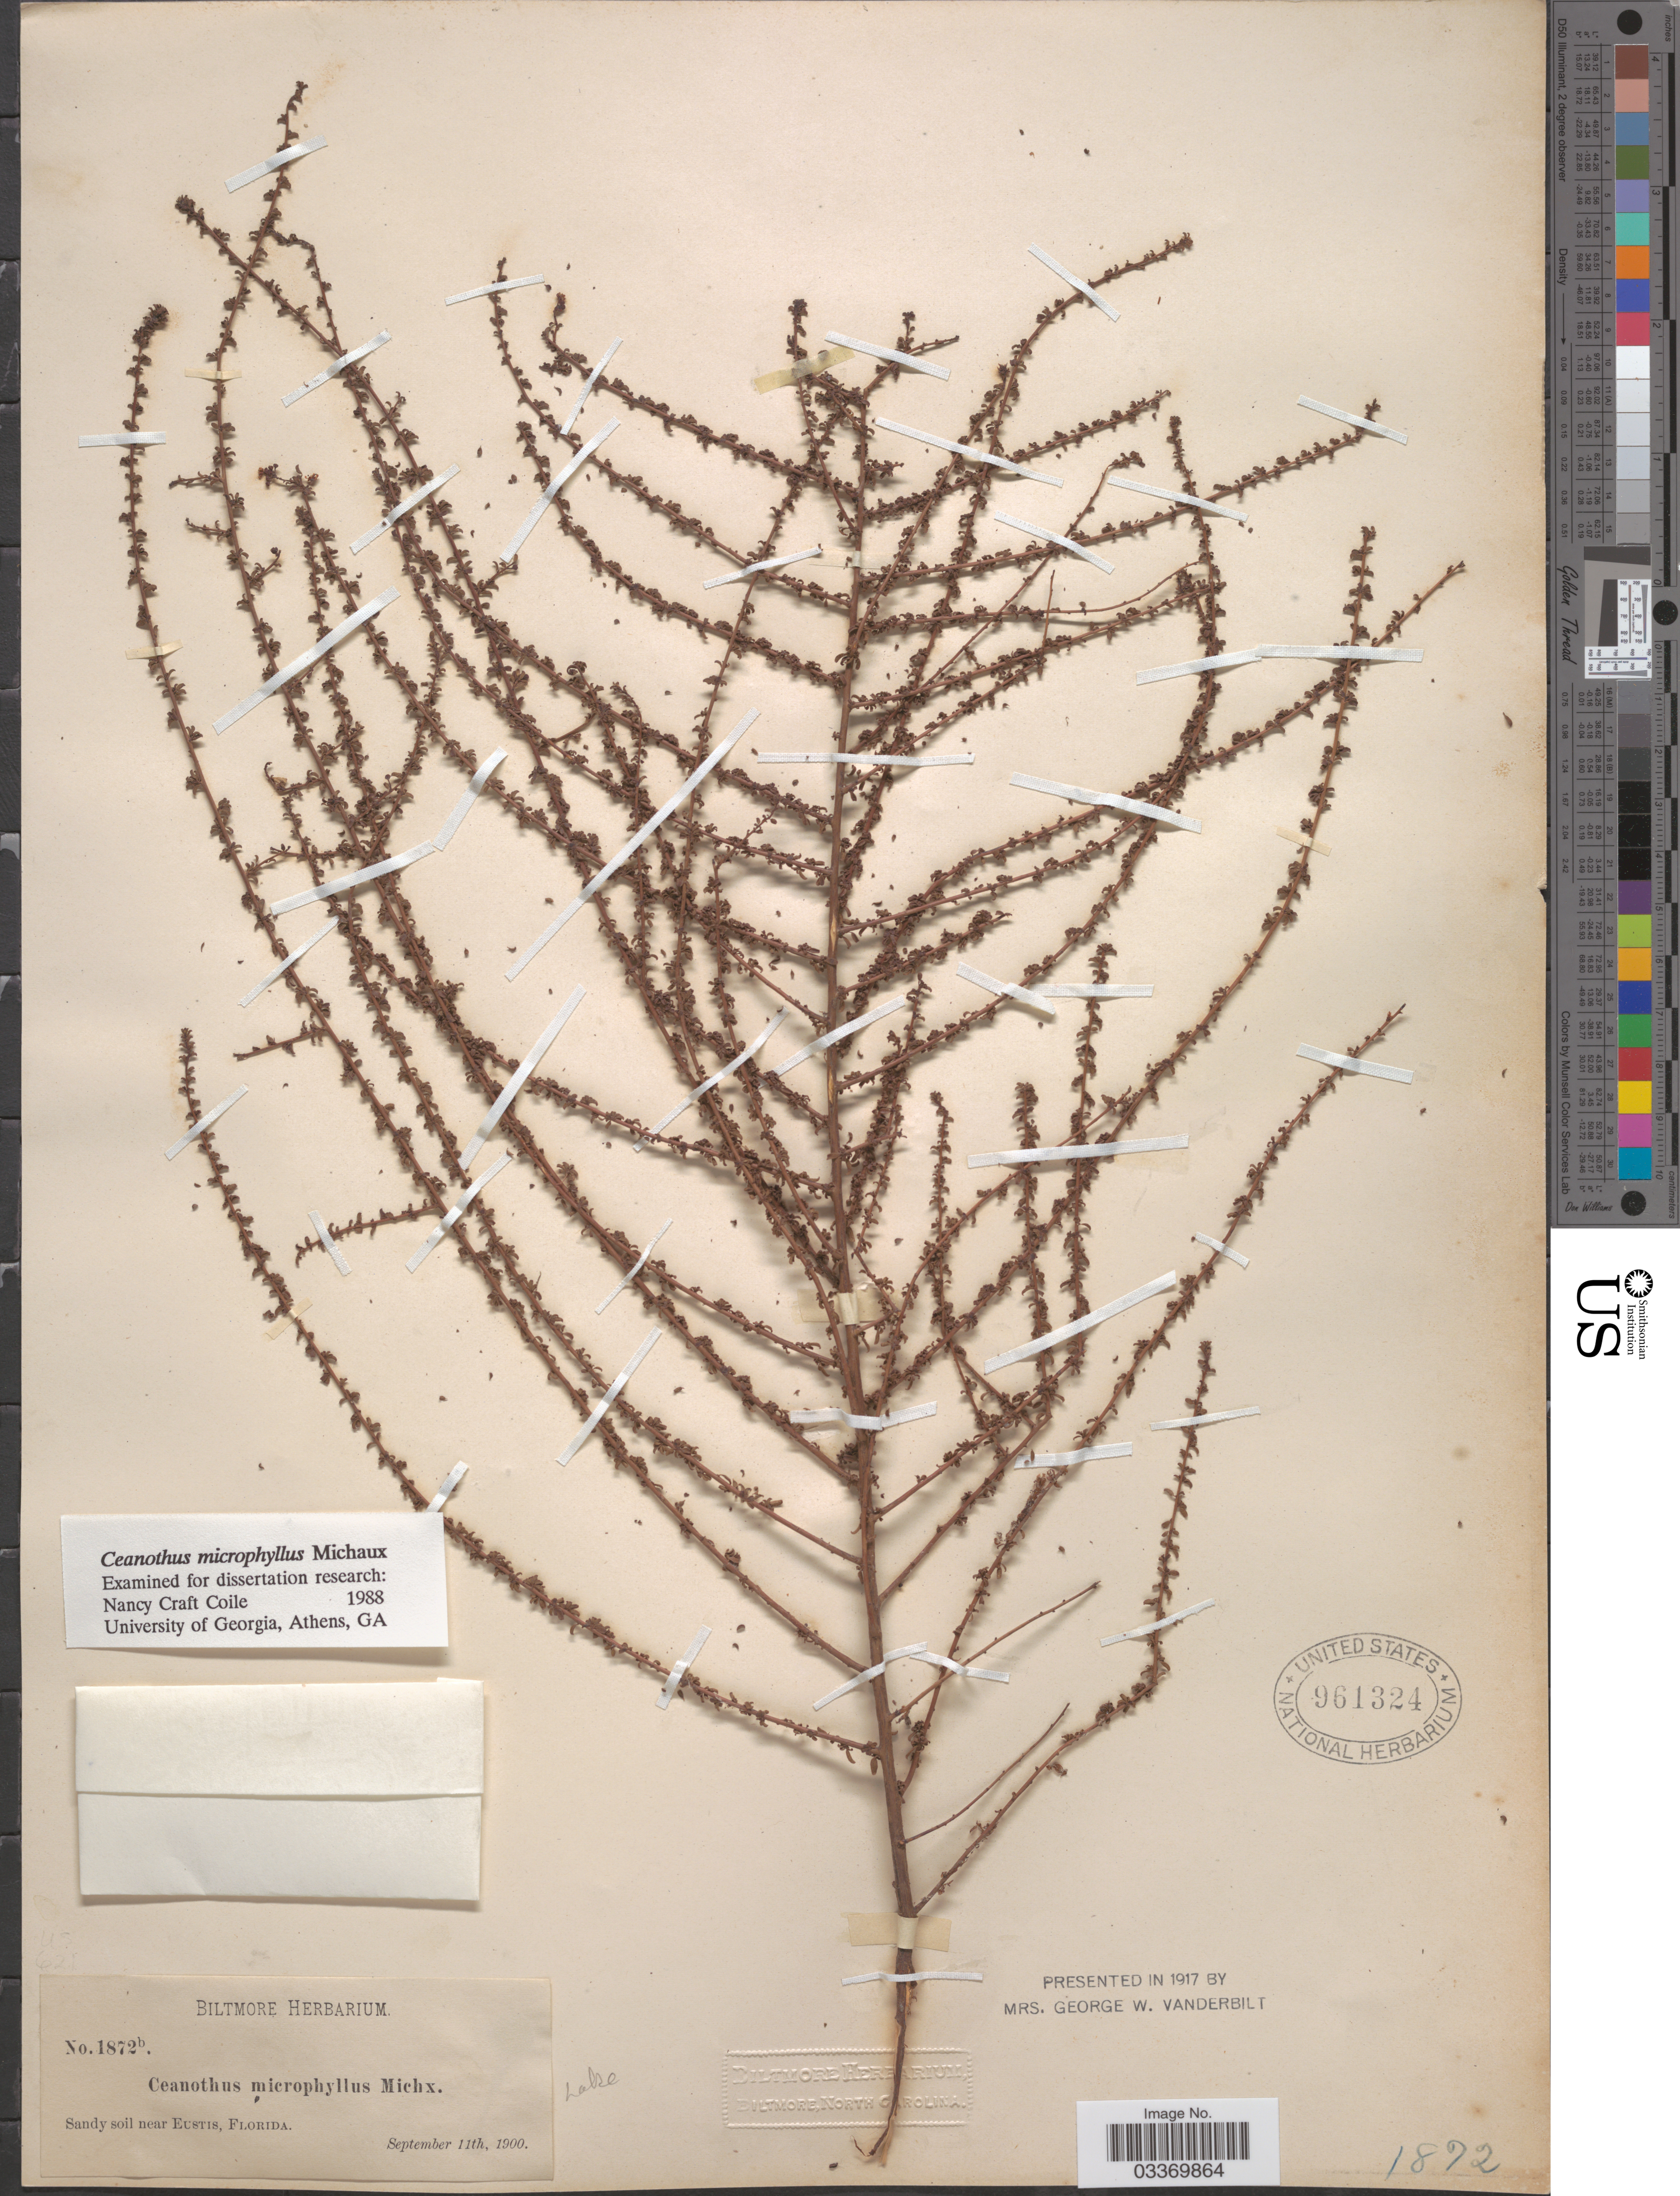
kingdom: Plantae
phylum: Tracheophyta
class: Magnoliopsida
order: Rosales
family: Rhamnaceae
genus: Ceanothus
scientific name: Ceanothus microphyllus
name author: Michx.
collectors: ex herb. Biltmore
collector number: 1872b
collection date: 1900-09-11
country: United States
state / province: Florida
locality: Near Eustis, Lake.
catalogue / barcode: US 961324